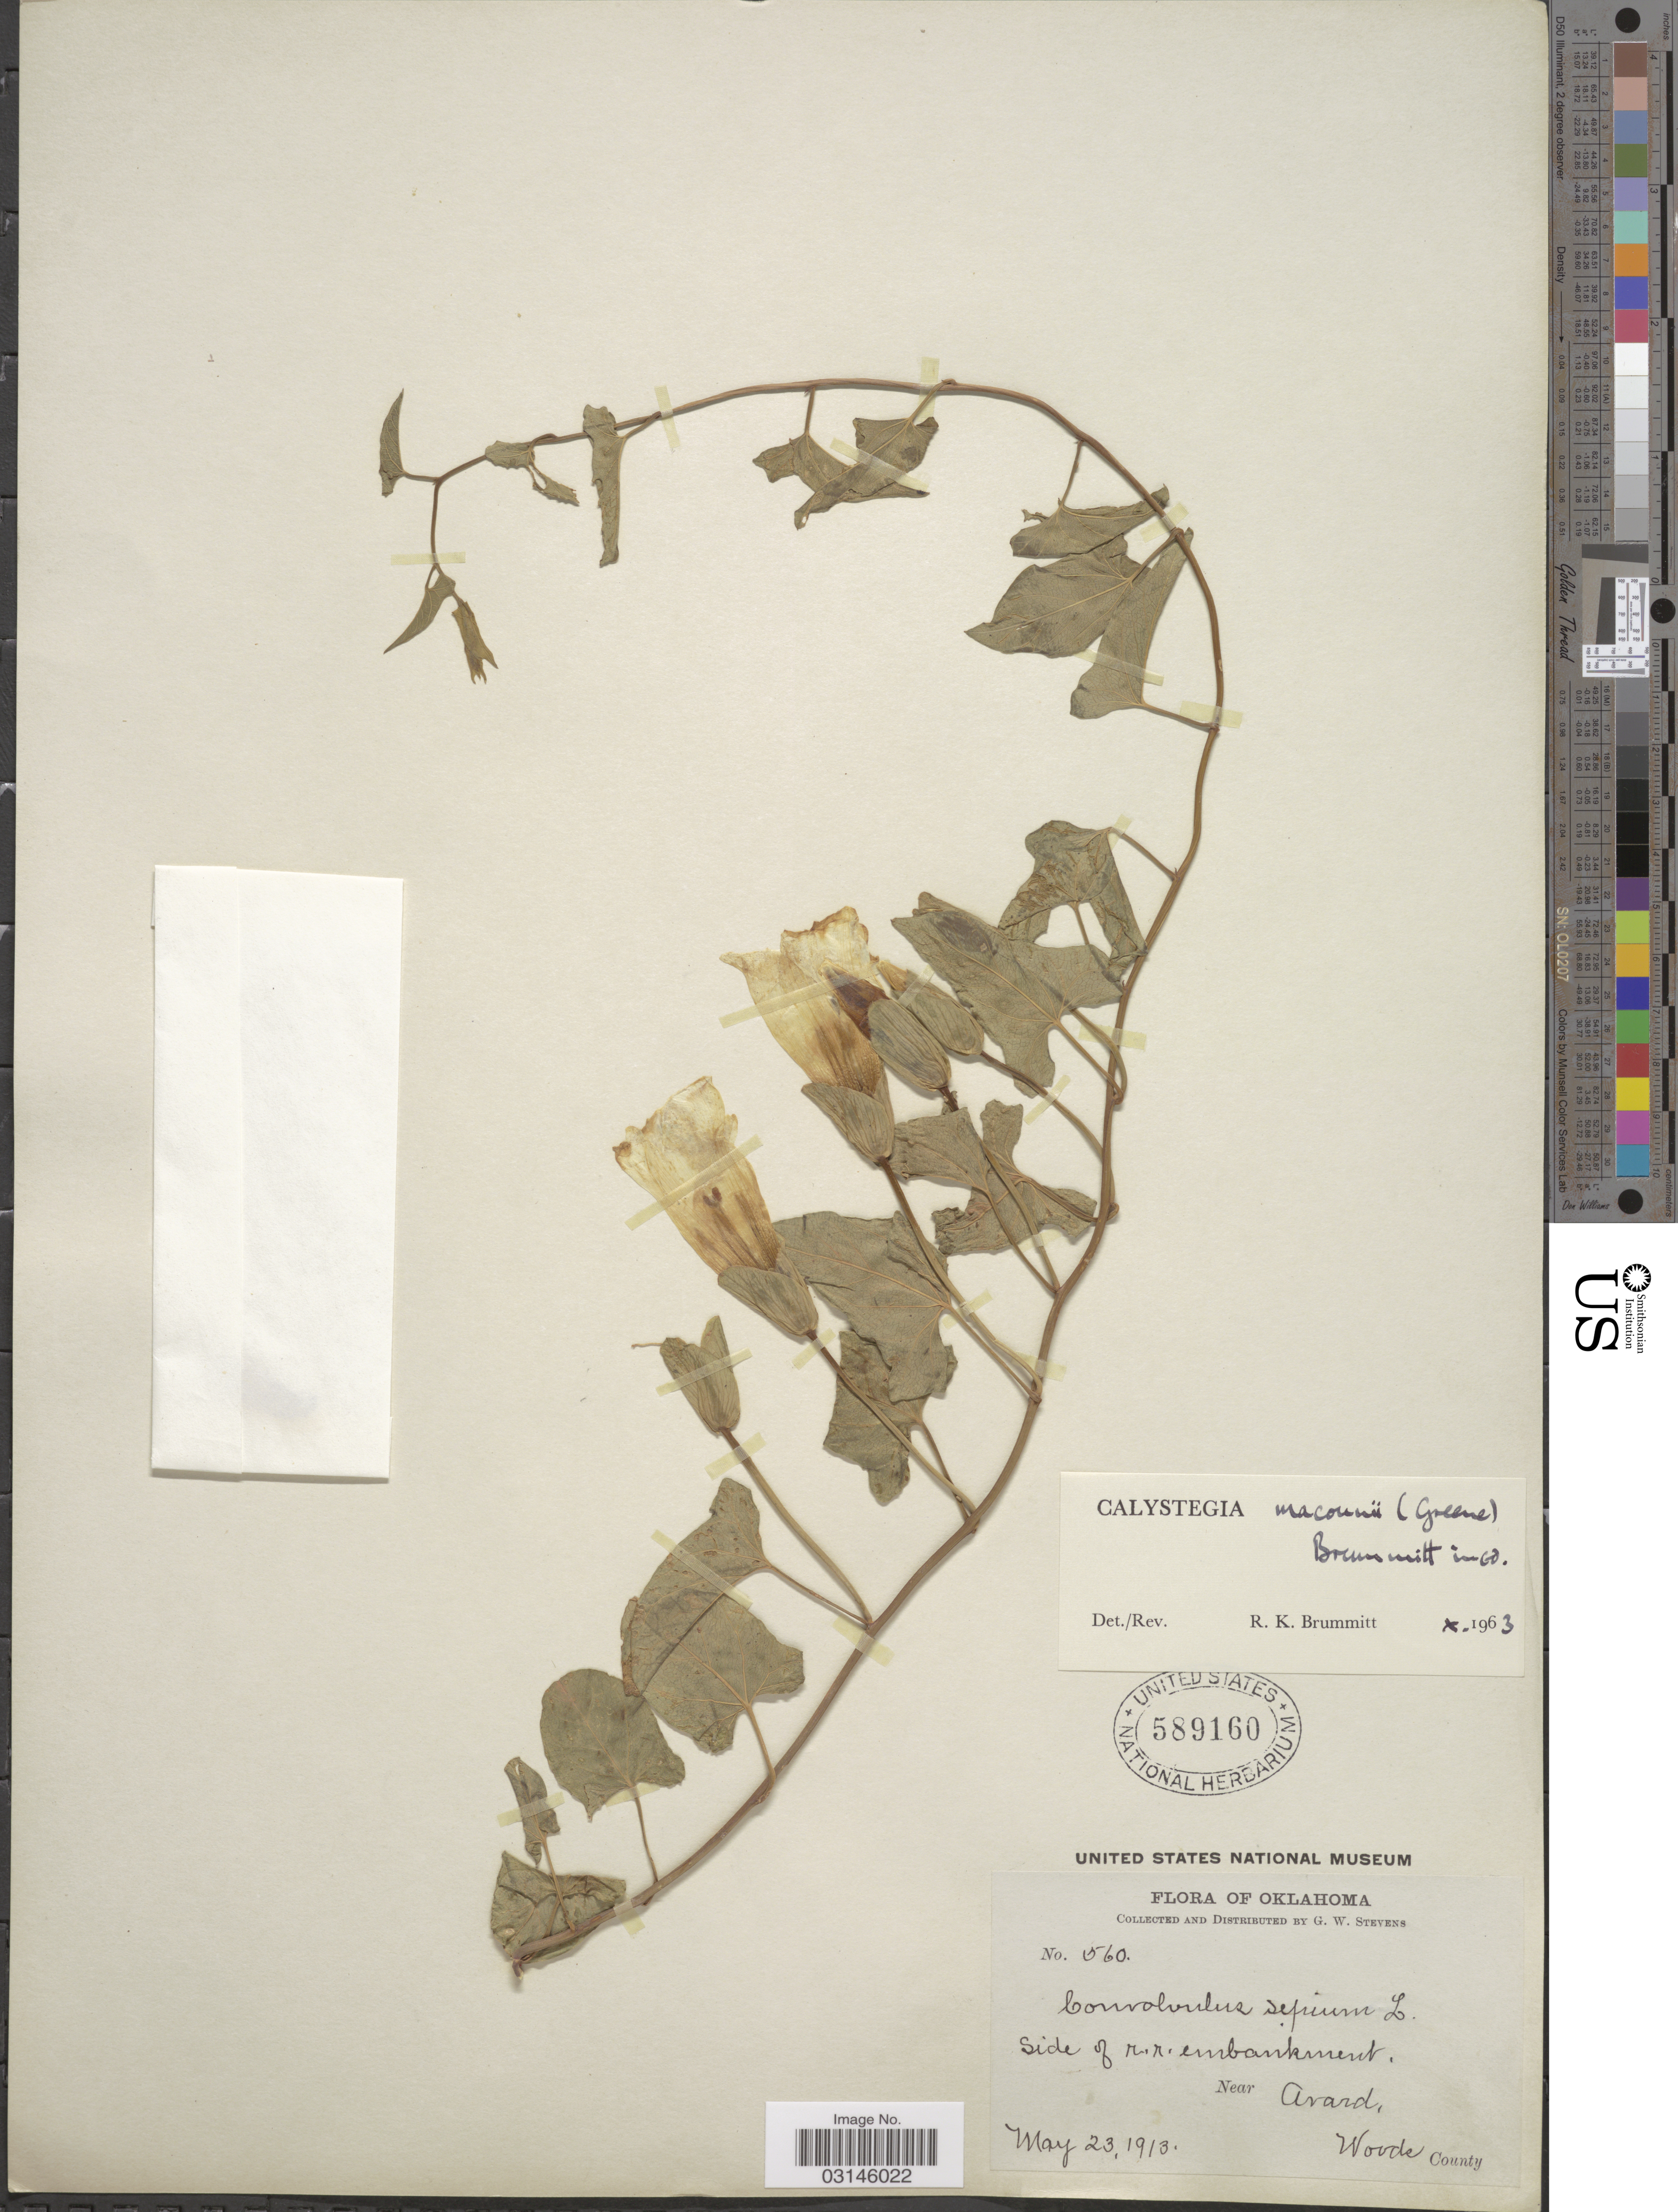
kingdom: Plantae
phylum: Tracheophyta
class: Magnoliopsida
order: Solanales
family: Convolvulaceae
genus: Calystegia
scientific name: Calystegia macounii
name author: (Greene) Brummitt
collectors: G. W. Stevens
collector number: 560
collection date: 1913-05-23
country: United States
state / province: Oklahoma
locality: Side of r.r. embankment, Near Avard, Woods County.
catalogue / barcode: US 589160